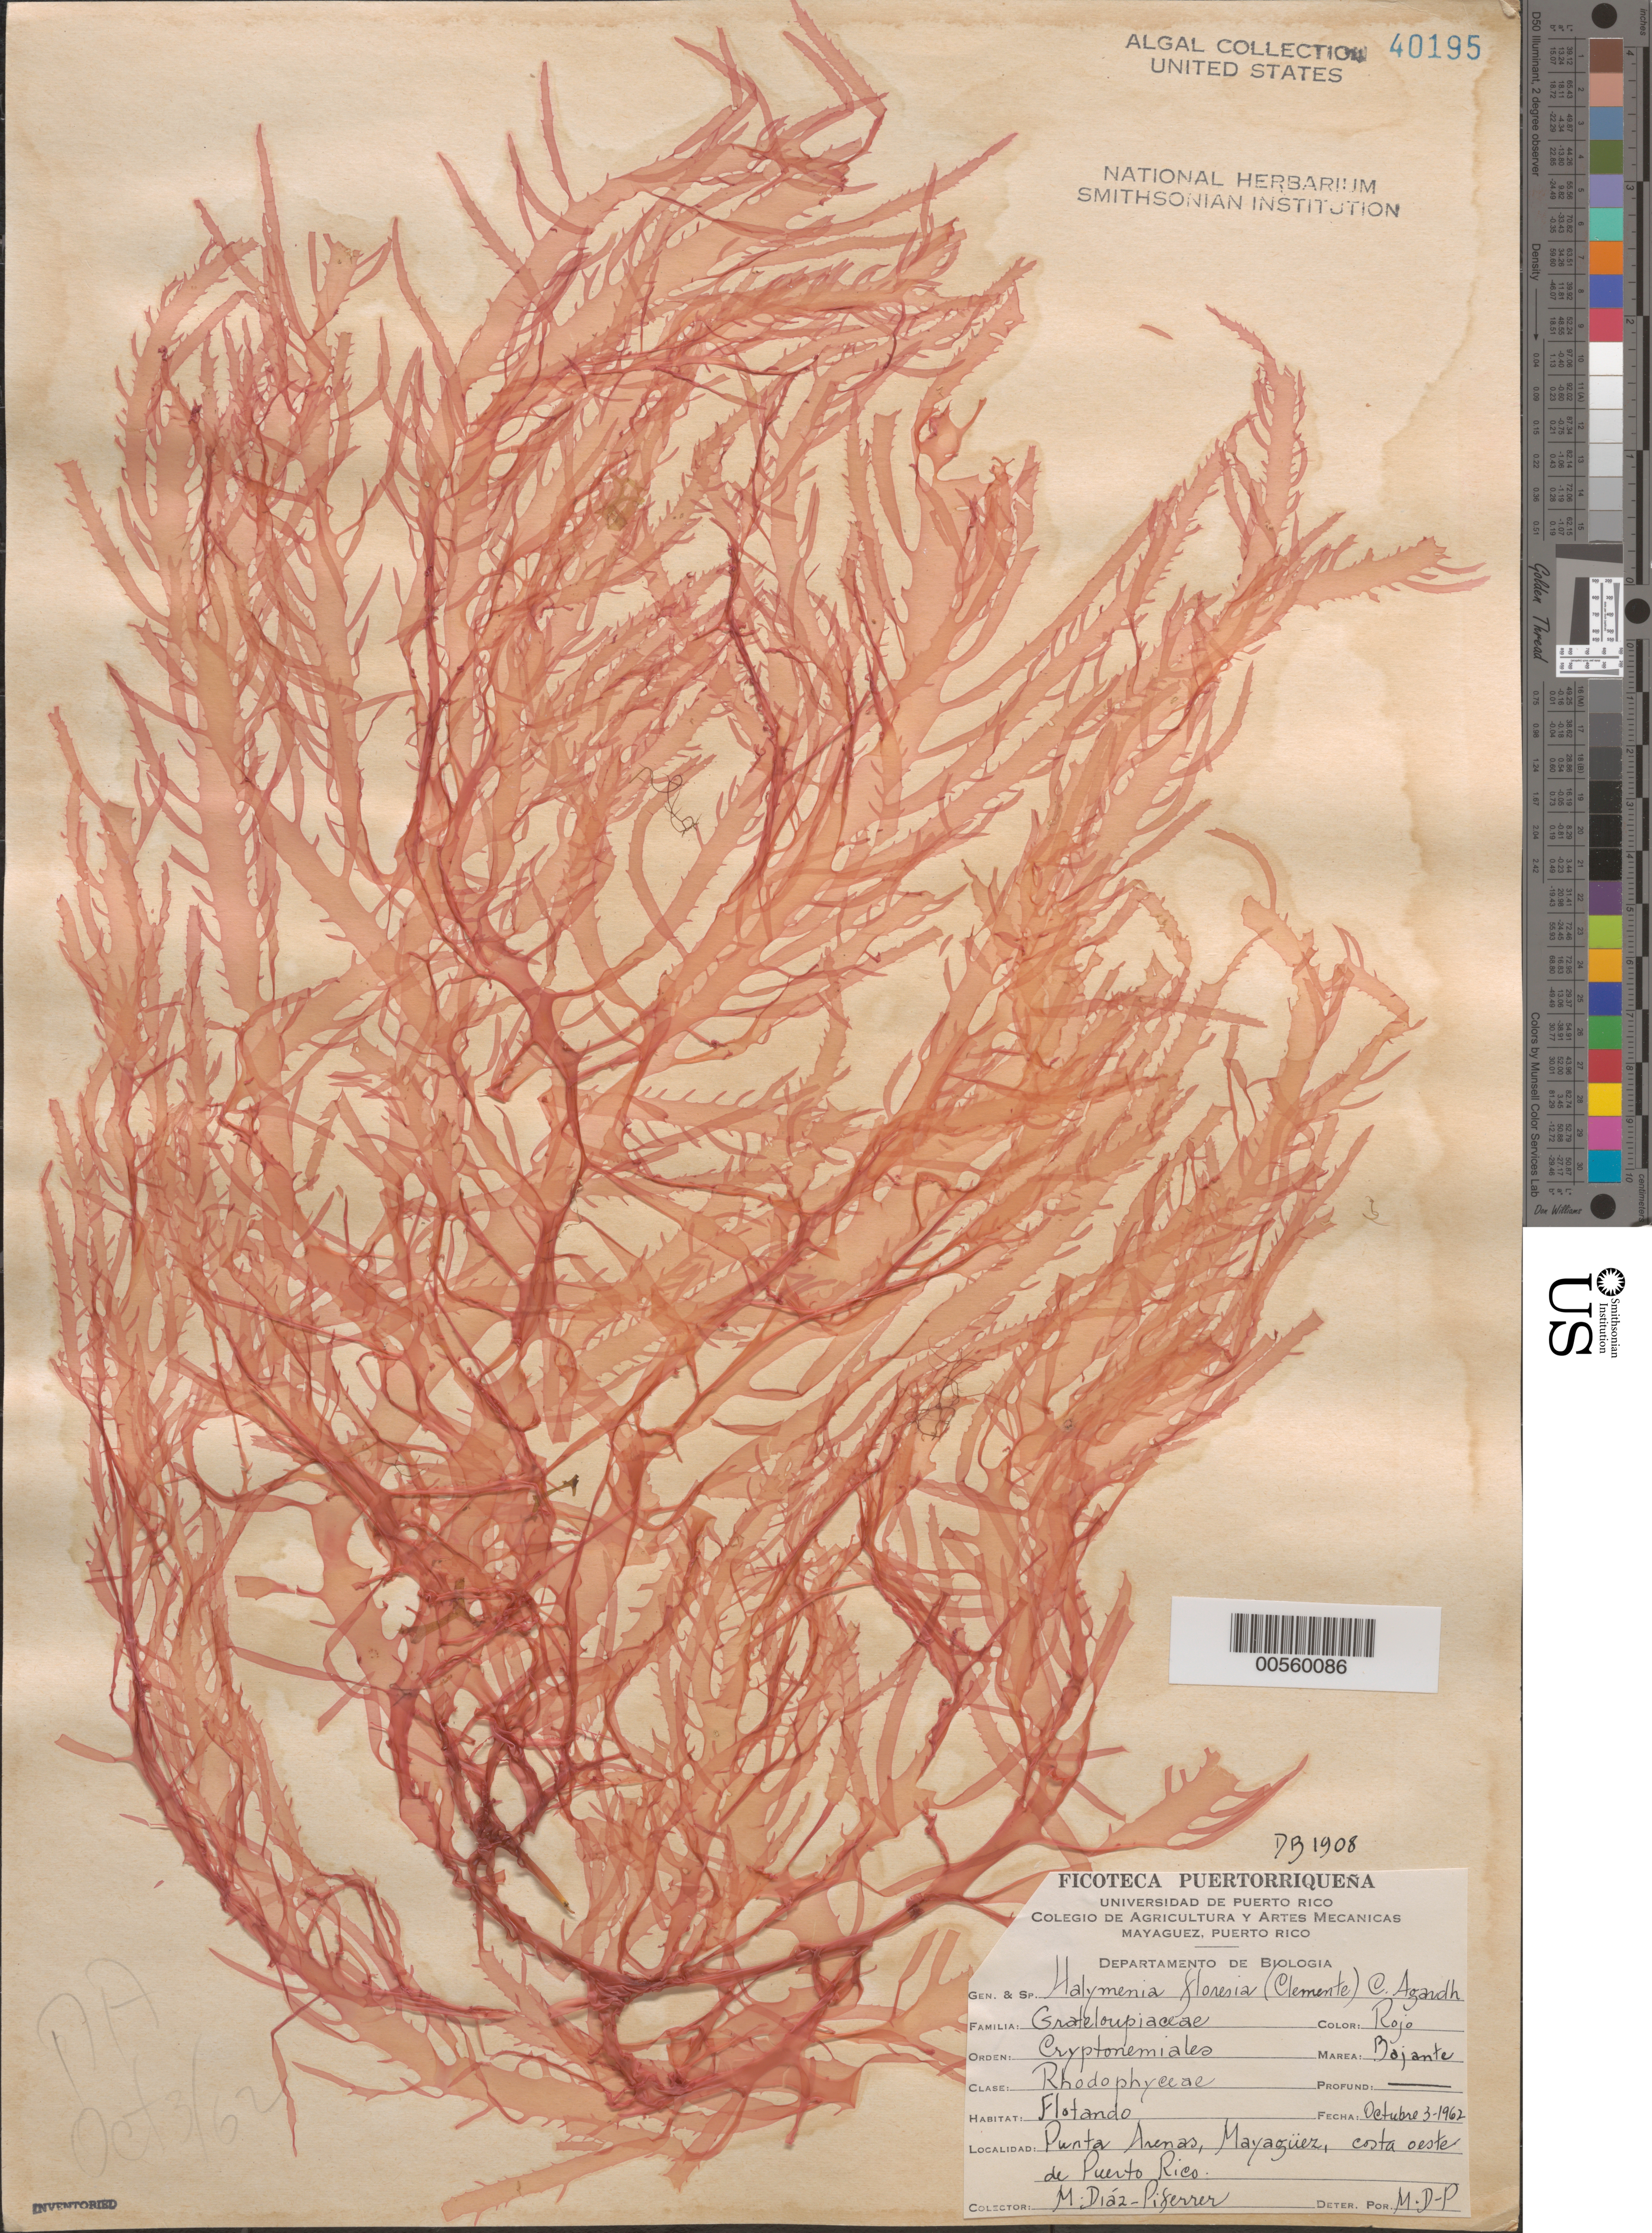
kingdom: Plantae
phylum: Rhodophyta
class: Florideophyceae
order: Halymeniales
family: Halymeniaceae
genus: Halymenia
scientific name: Halymenia floresii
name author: (Clemente) C. Agardh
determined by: Diaz-Piferrer, M.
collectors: M. Diaz-Piferrer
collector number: DB-1908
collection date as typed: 03 Oct 1962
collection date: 1962-10-03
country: Puerto Rico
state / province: Mayaguez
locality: Punta Arenas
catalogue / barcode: US 40195